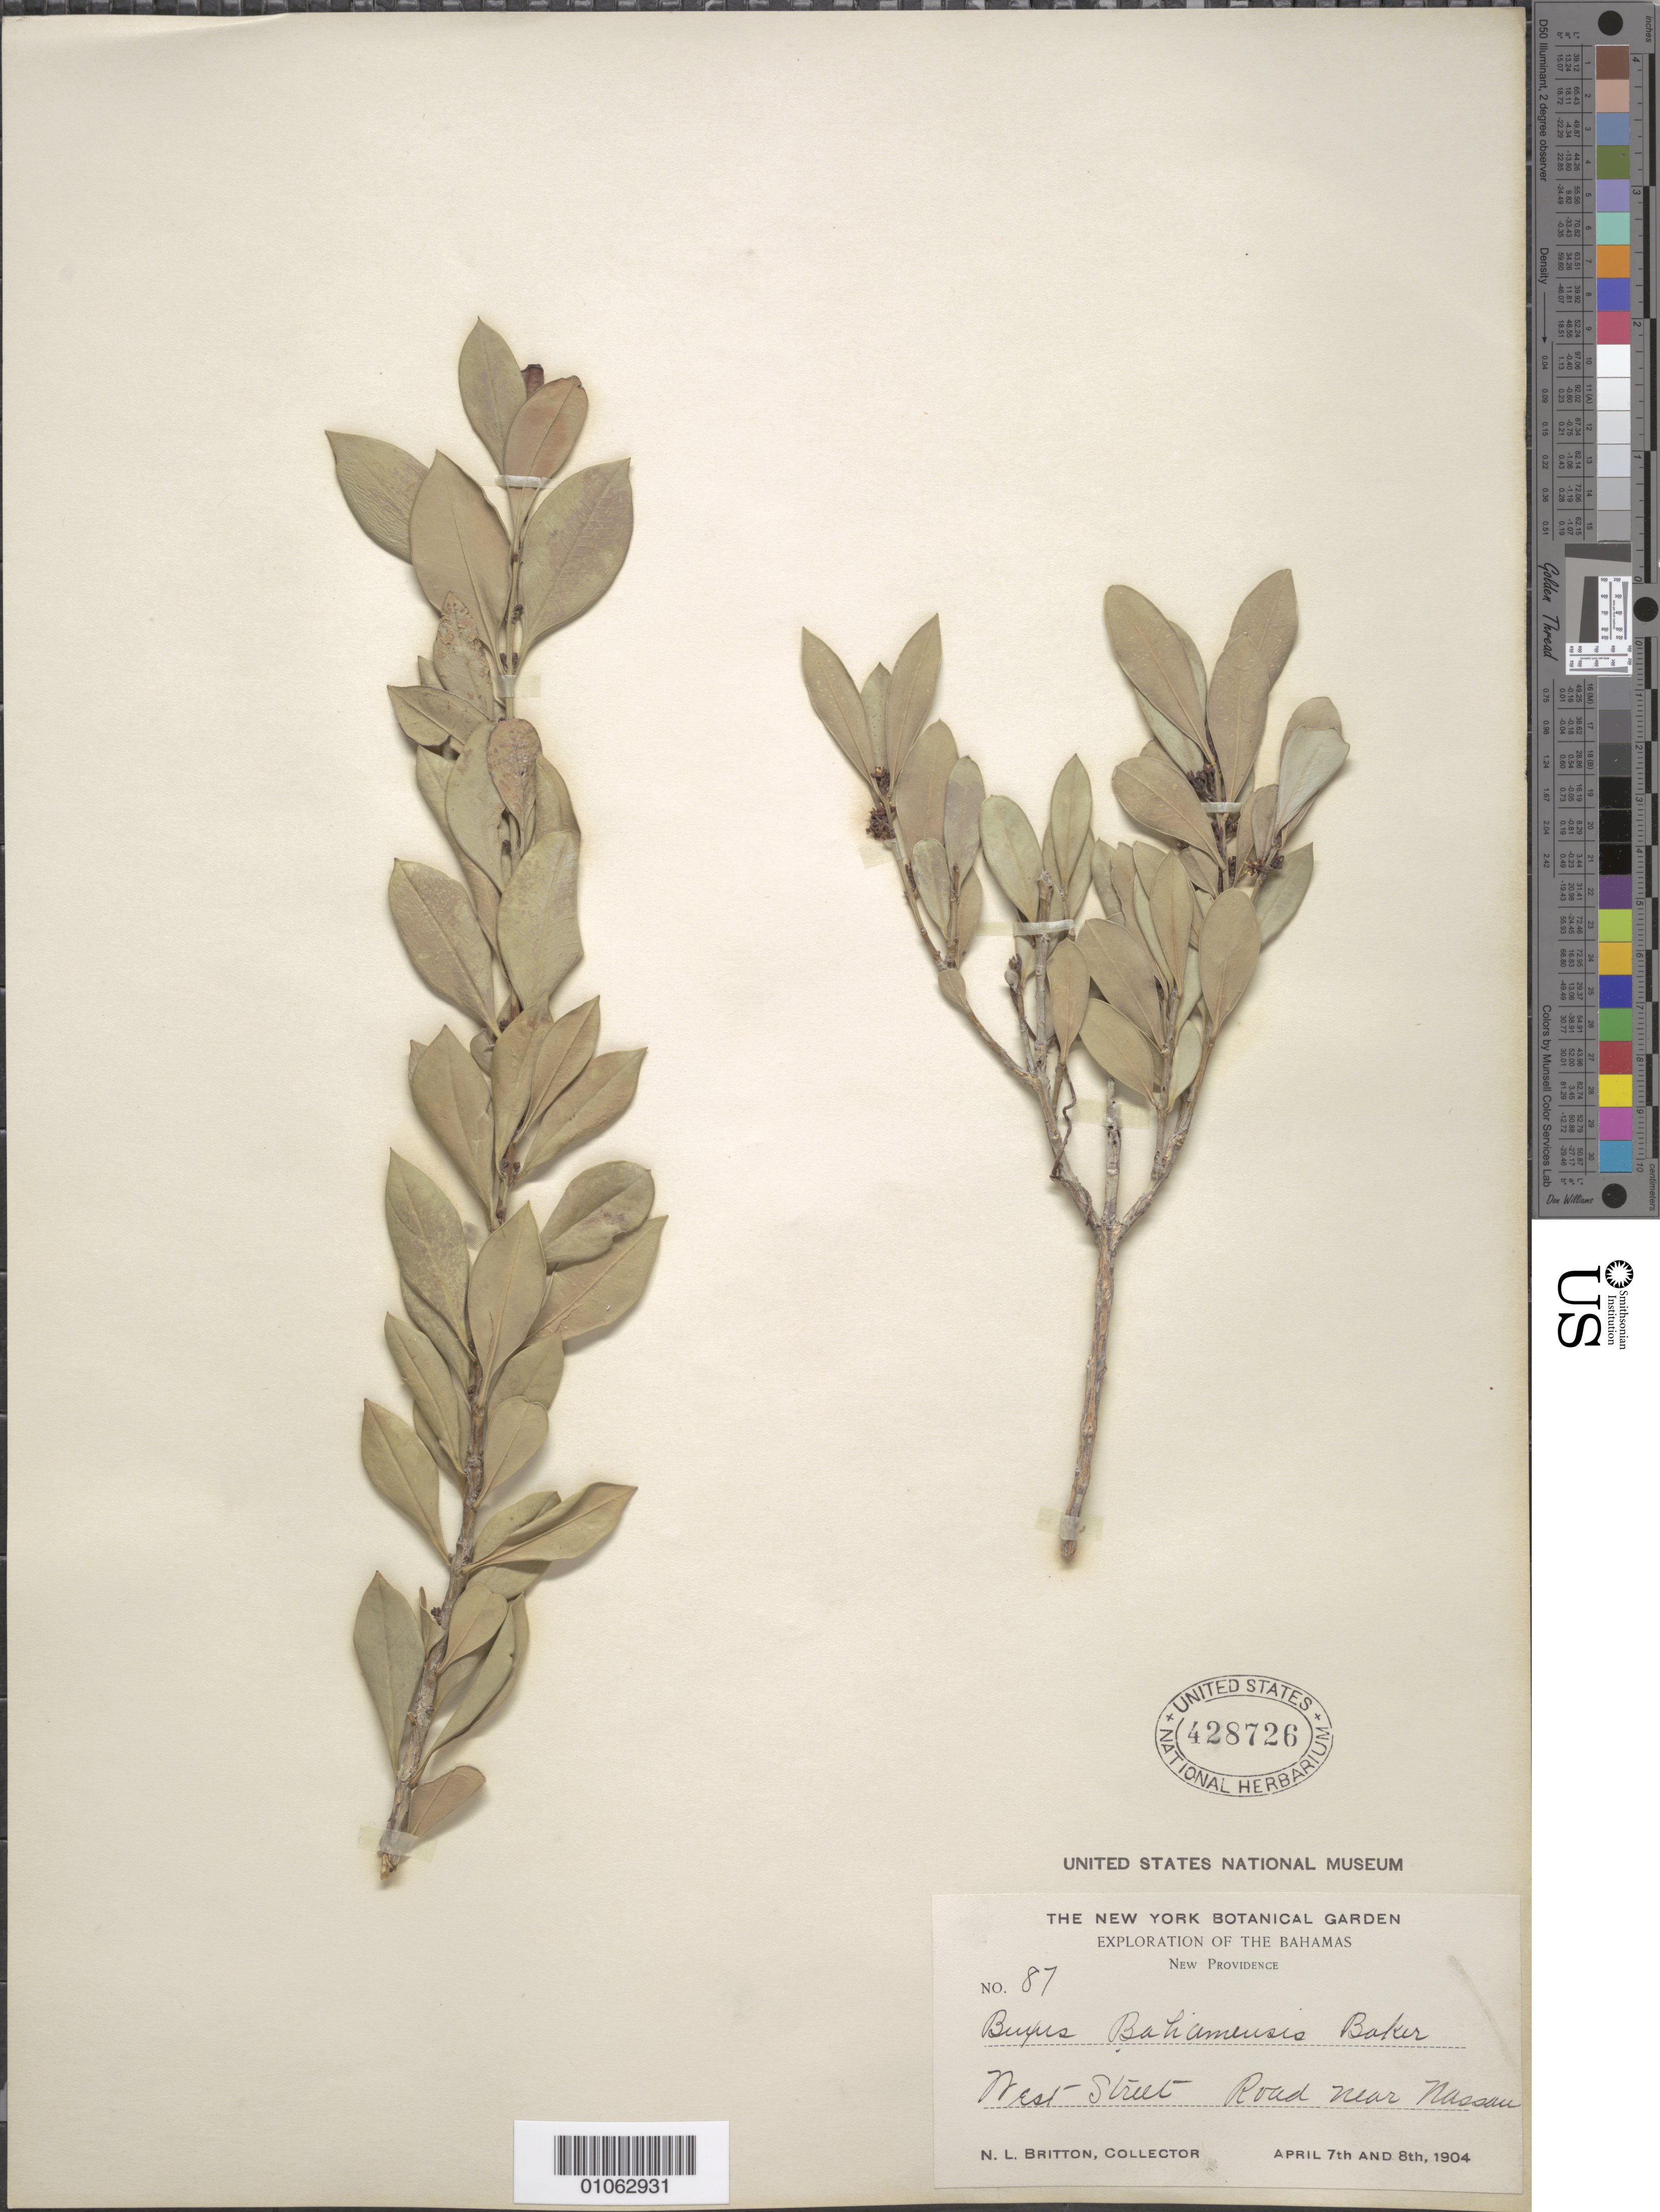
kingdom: Plantae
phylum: Tracheophyta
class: Magnoliopsida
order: Buxales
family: Buxaceae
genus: Buxus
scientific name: Buxus bahamensis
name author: Baker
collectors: N. Britton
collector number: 87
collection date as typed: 07 Apr 1904 to 08 Apr 1904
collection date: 1904-04-07/1904-04-08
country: Bahamas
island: New Providence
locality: Road near Massau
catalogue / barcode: US 428726